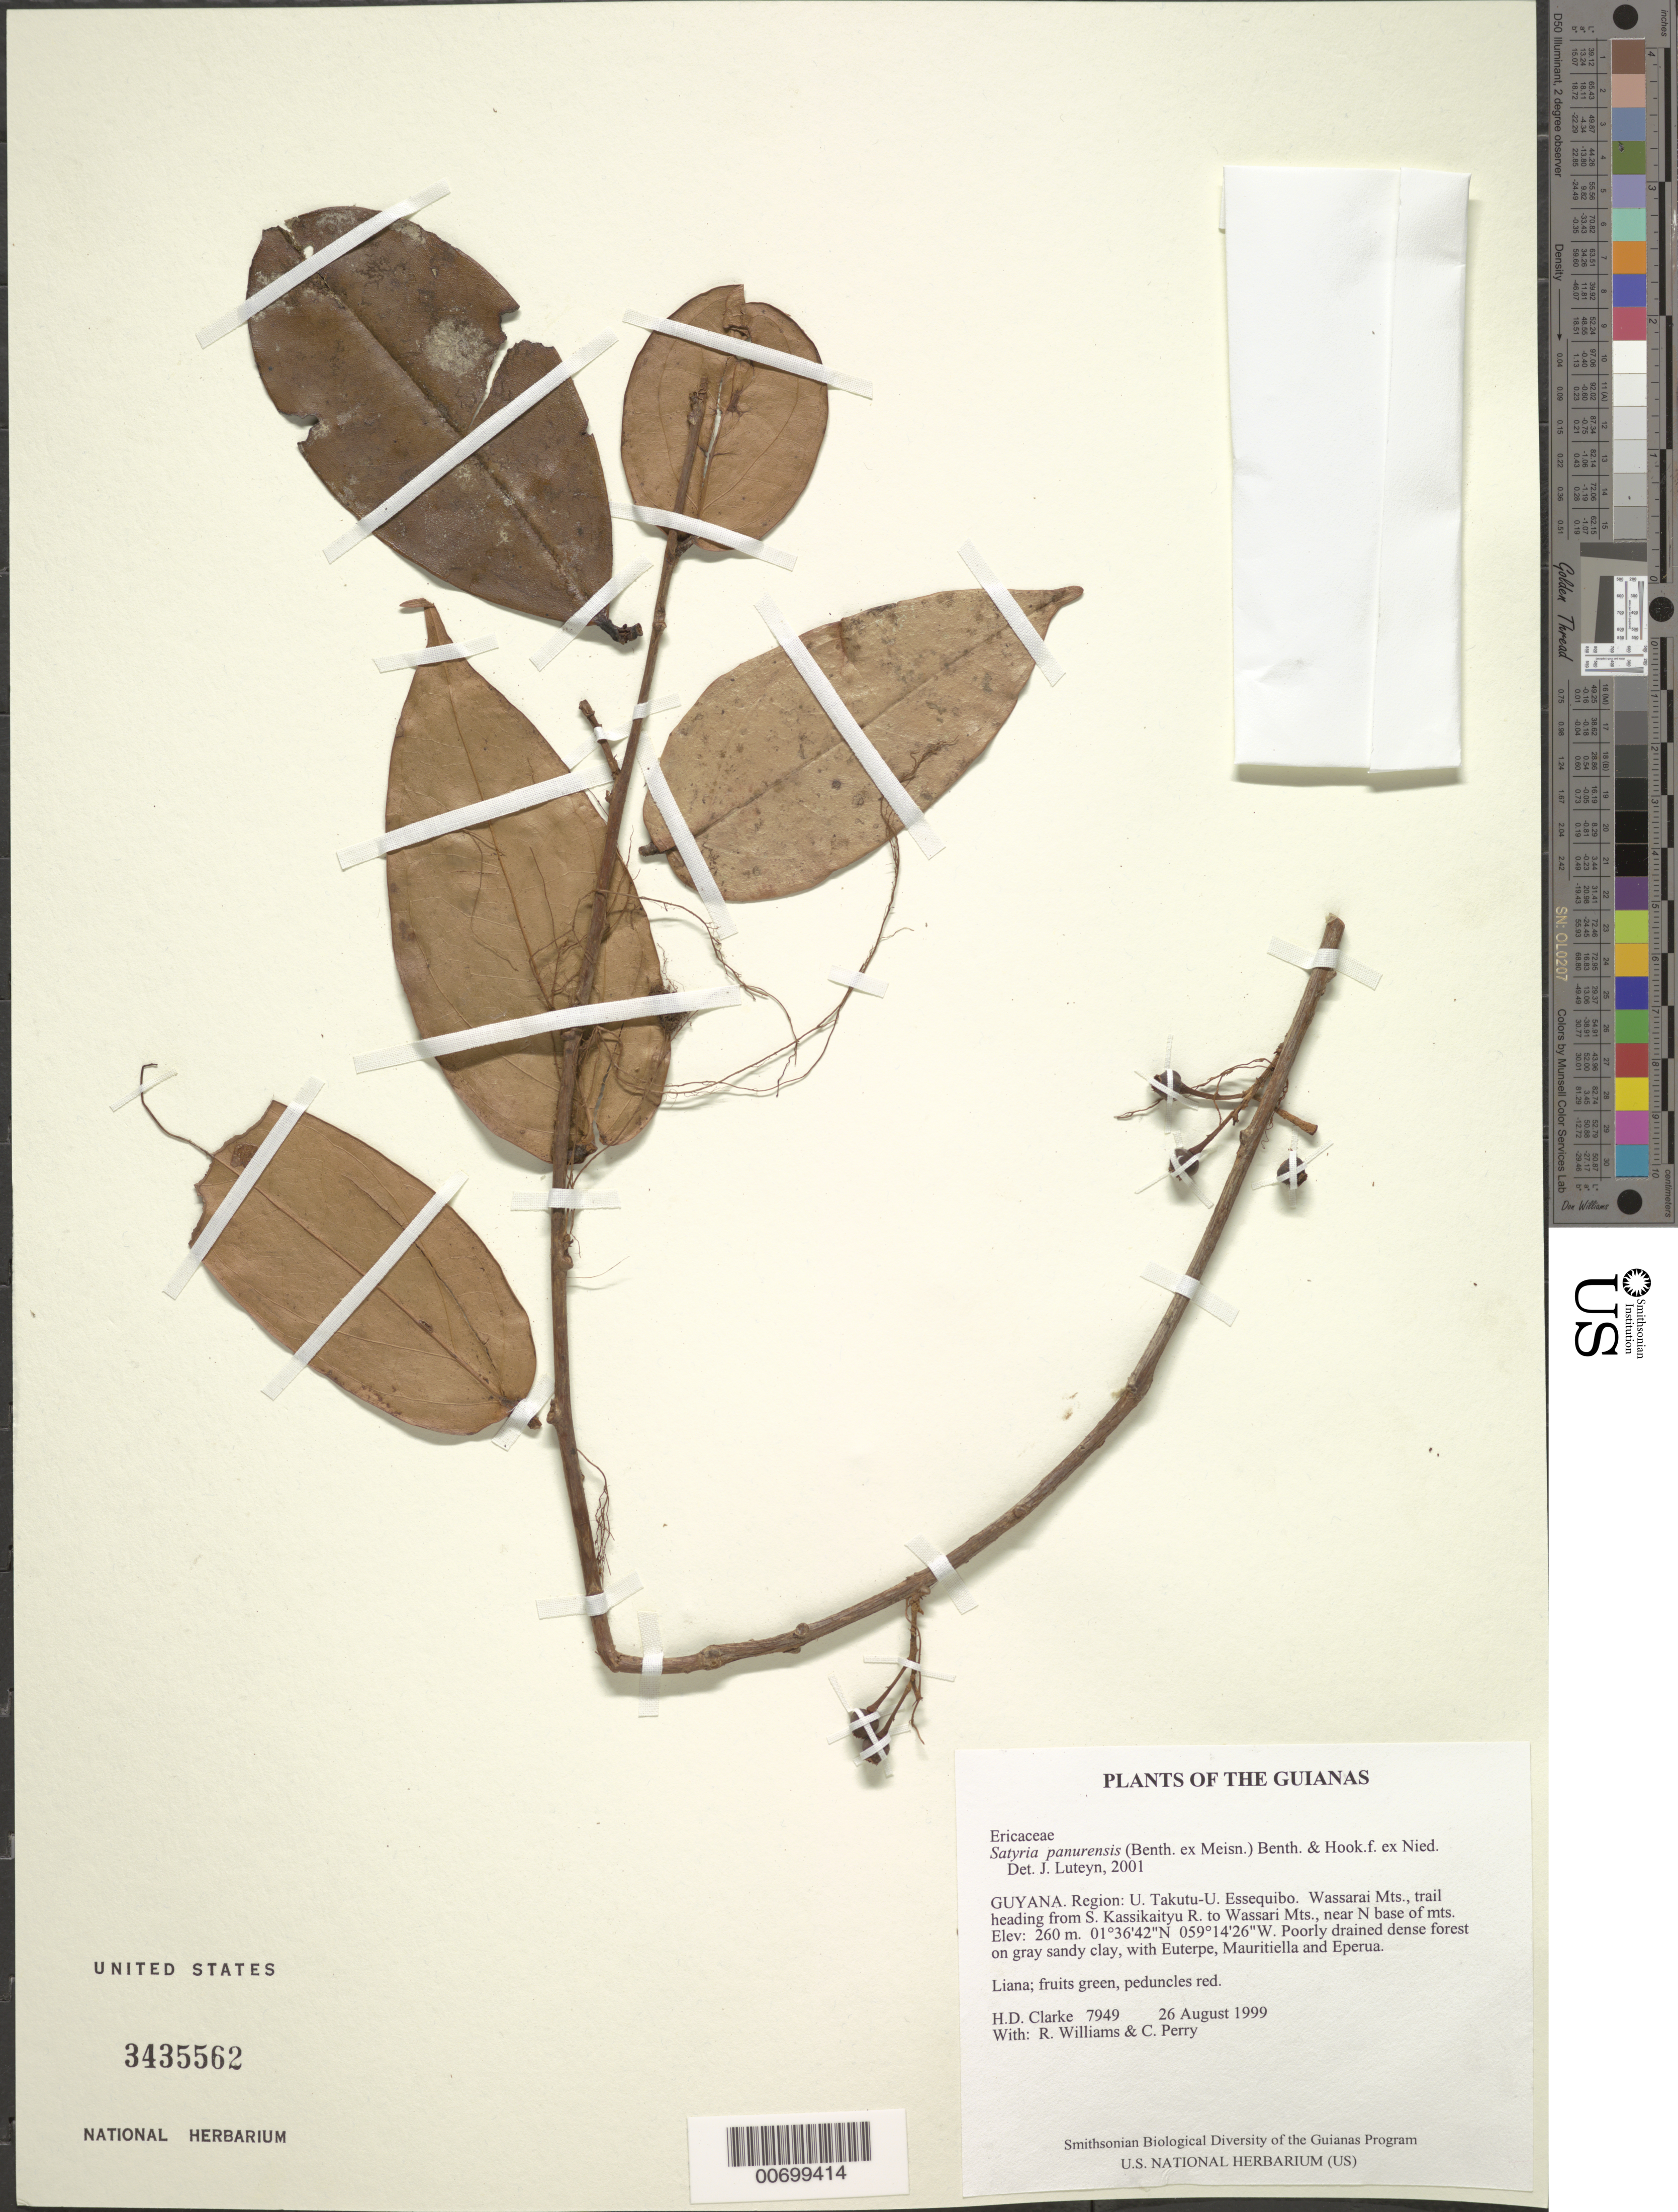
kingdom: Plantae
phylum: Tracheophyta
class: Magnoliopsida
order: Ericales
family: Ericaceae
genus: Satyria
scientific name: Satyria panurensis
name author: (Benth. ex Meisn.) Benth. & Hook. f. ex Nied.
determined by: Luteyn, J. L.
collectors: H. D. Clarke, R. Williams & C. Perry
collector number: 7949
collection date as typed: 26 August 1999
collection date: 1999-08-26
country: Guyana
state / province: U. Takutu-U. Essequibo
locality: Wassarai Mts., trail heading from S. Kassikaityu R. to Wassari Mts., near N base of mts.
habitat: Poorly drained dense forest on gray sandy clay, with Euterpe, Mauritiella and Eperua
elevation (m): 260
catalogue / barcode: US 3435562